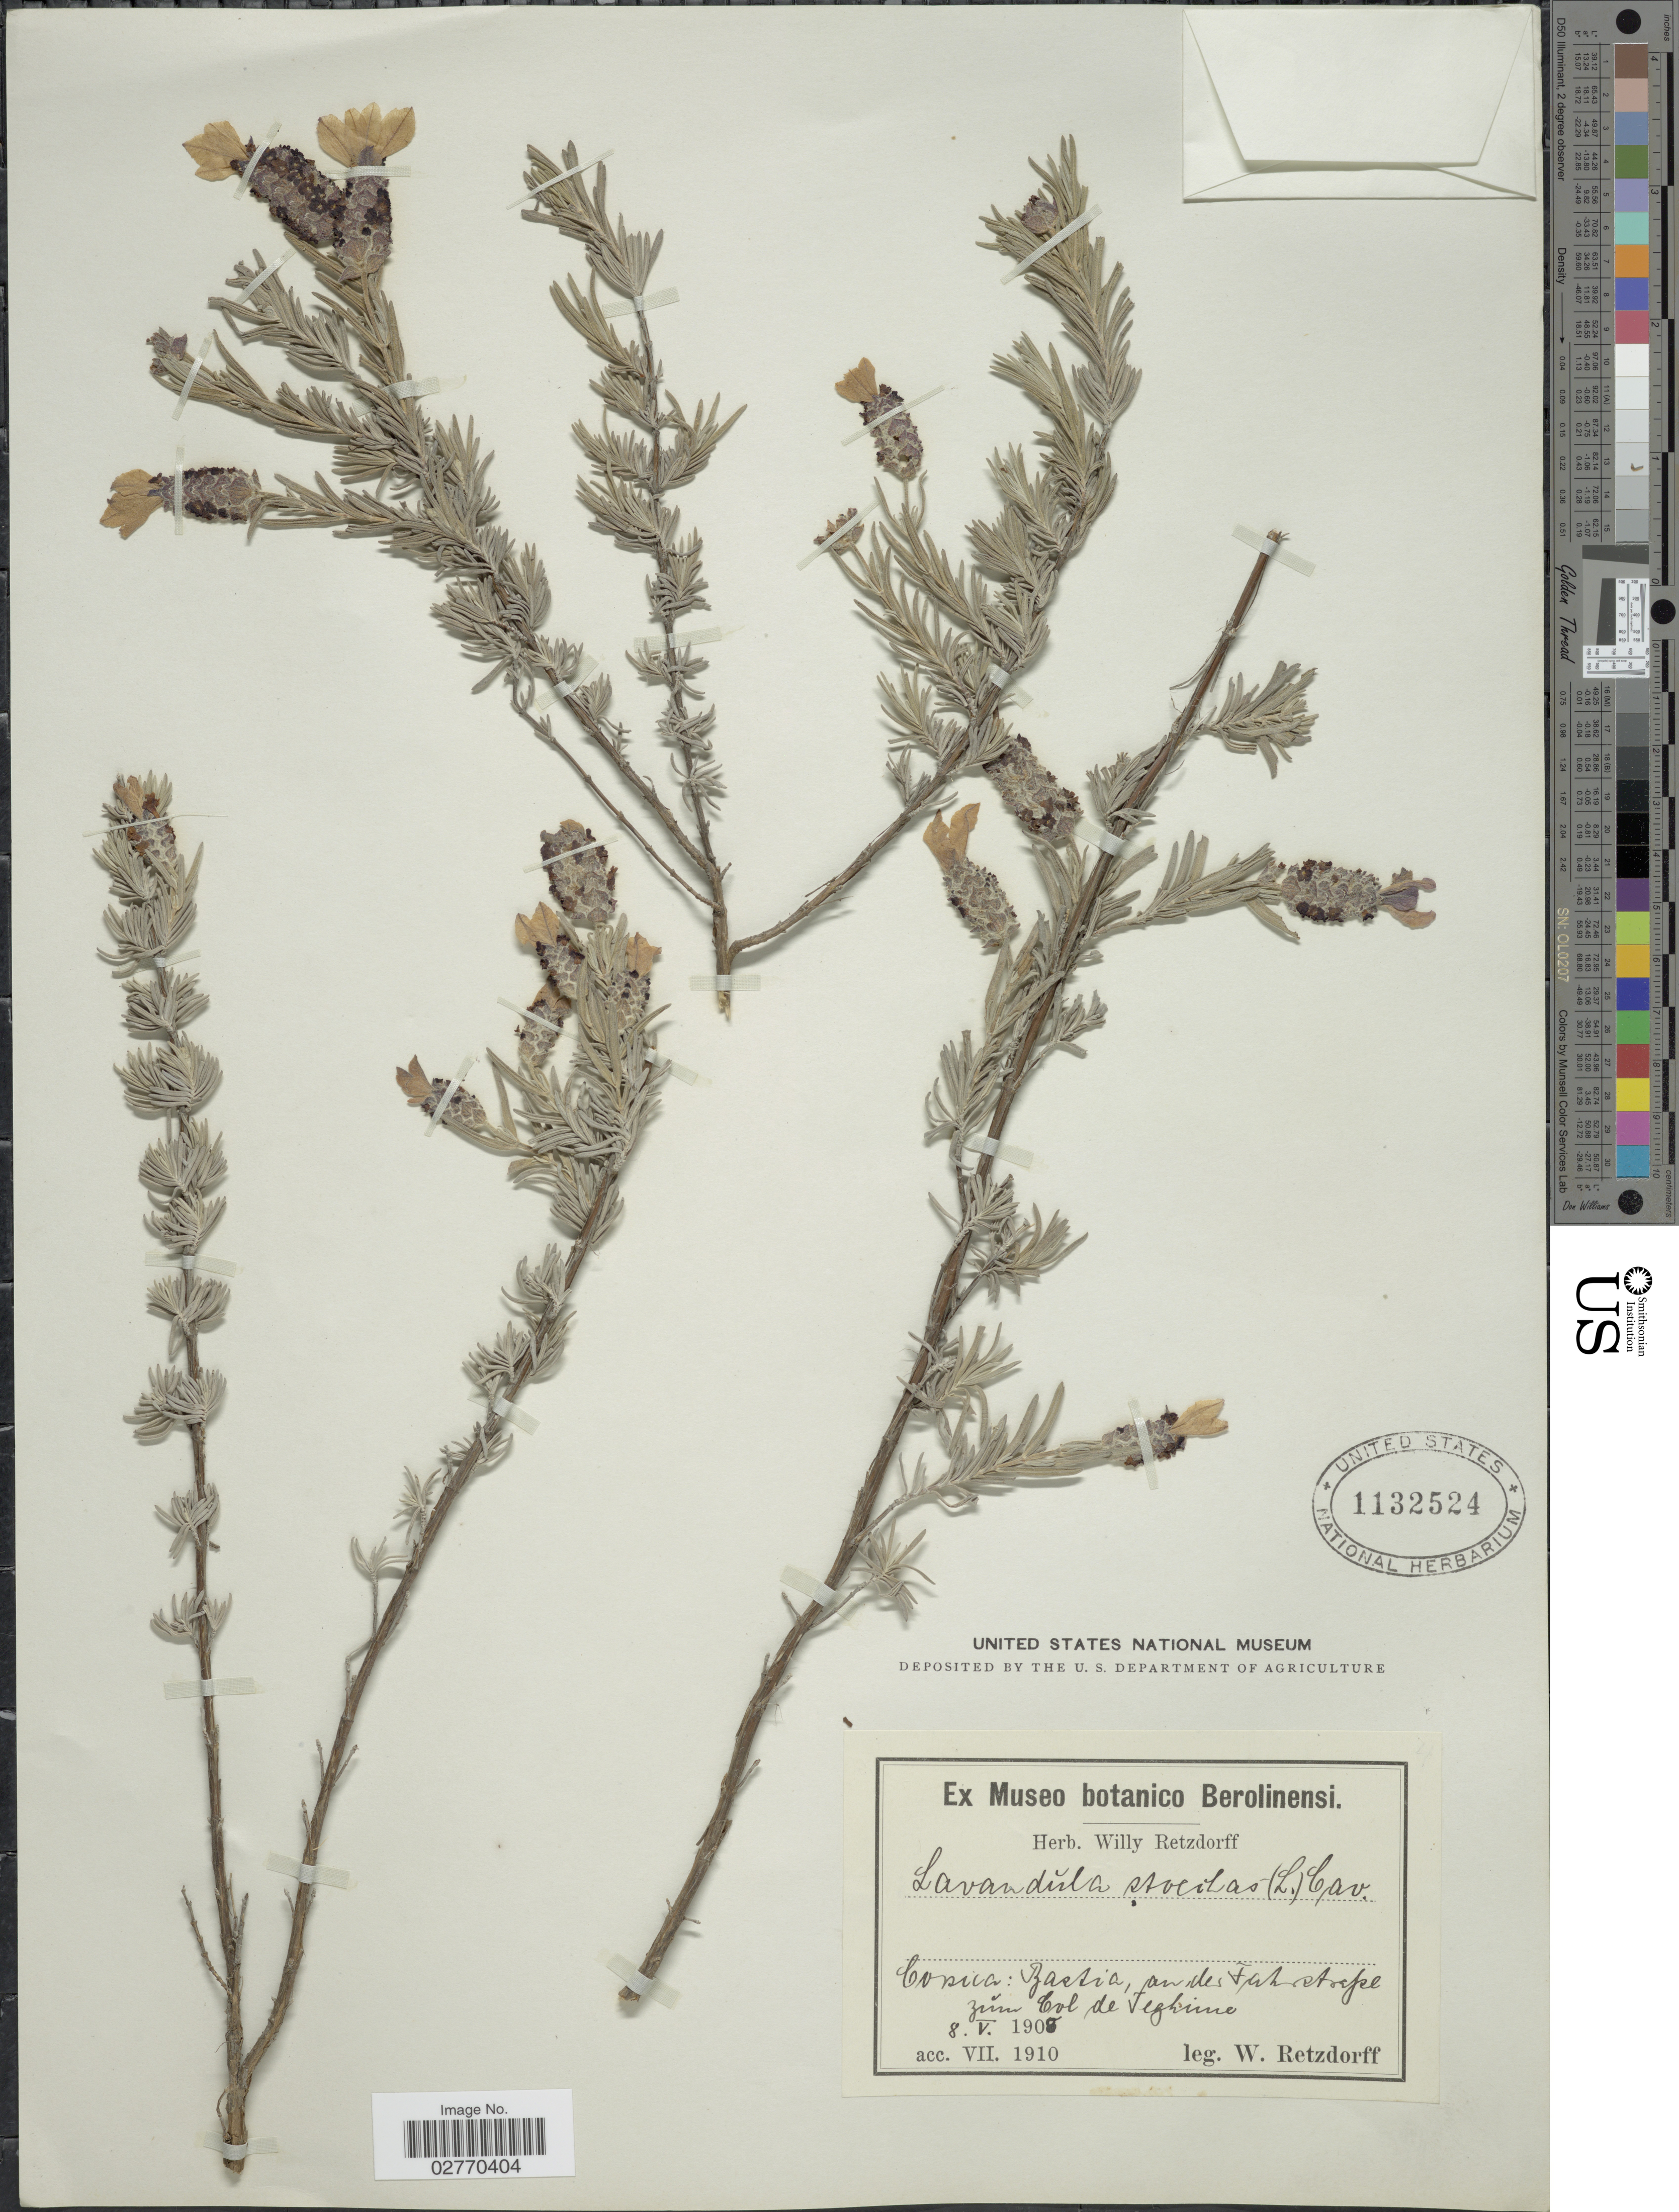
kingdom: Plantae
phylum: Tracheophyta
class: Magnoliopsida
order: Lamiales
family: Lamiaceae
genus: Lavandula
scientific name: Lavandula angustifolia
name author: Mill.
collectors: W. Retzdorff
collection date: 1908-05-08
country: France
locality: Corsica: Bastia, an des Fahrstoepe [interpreted] zum Col de Teghime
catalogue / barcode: US 1132524